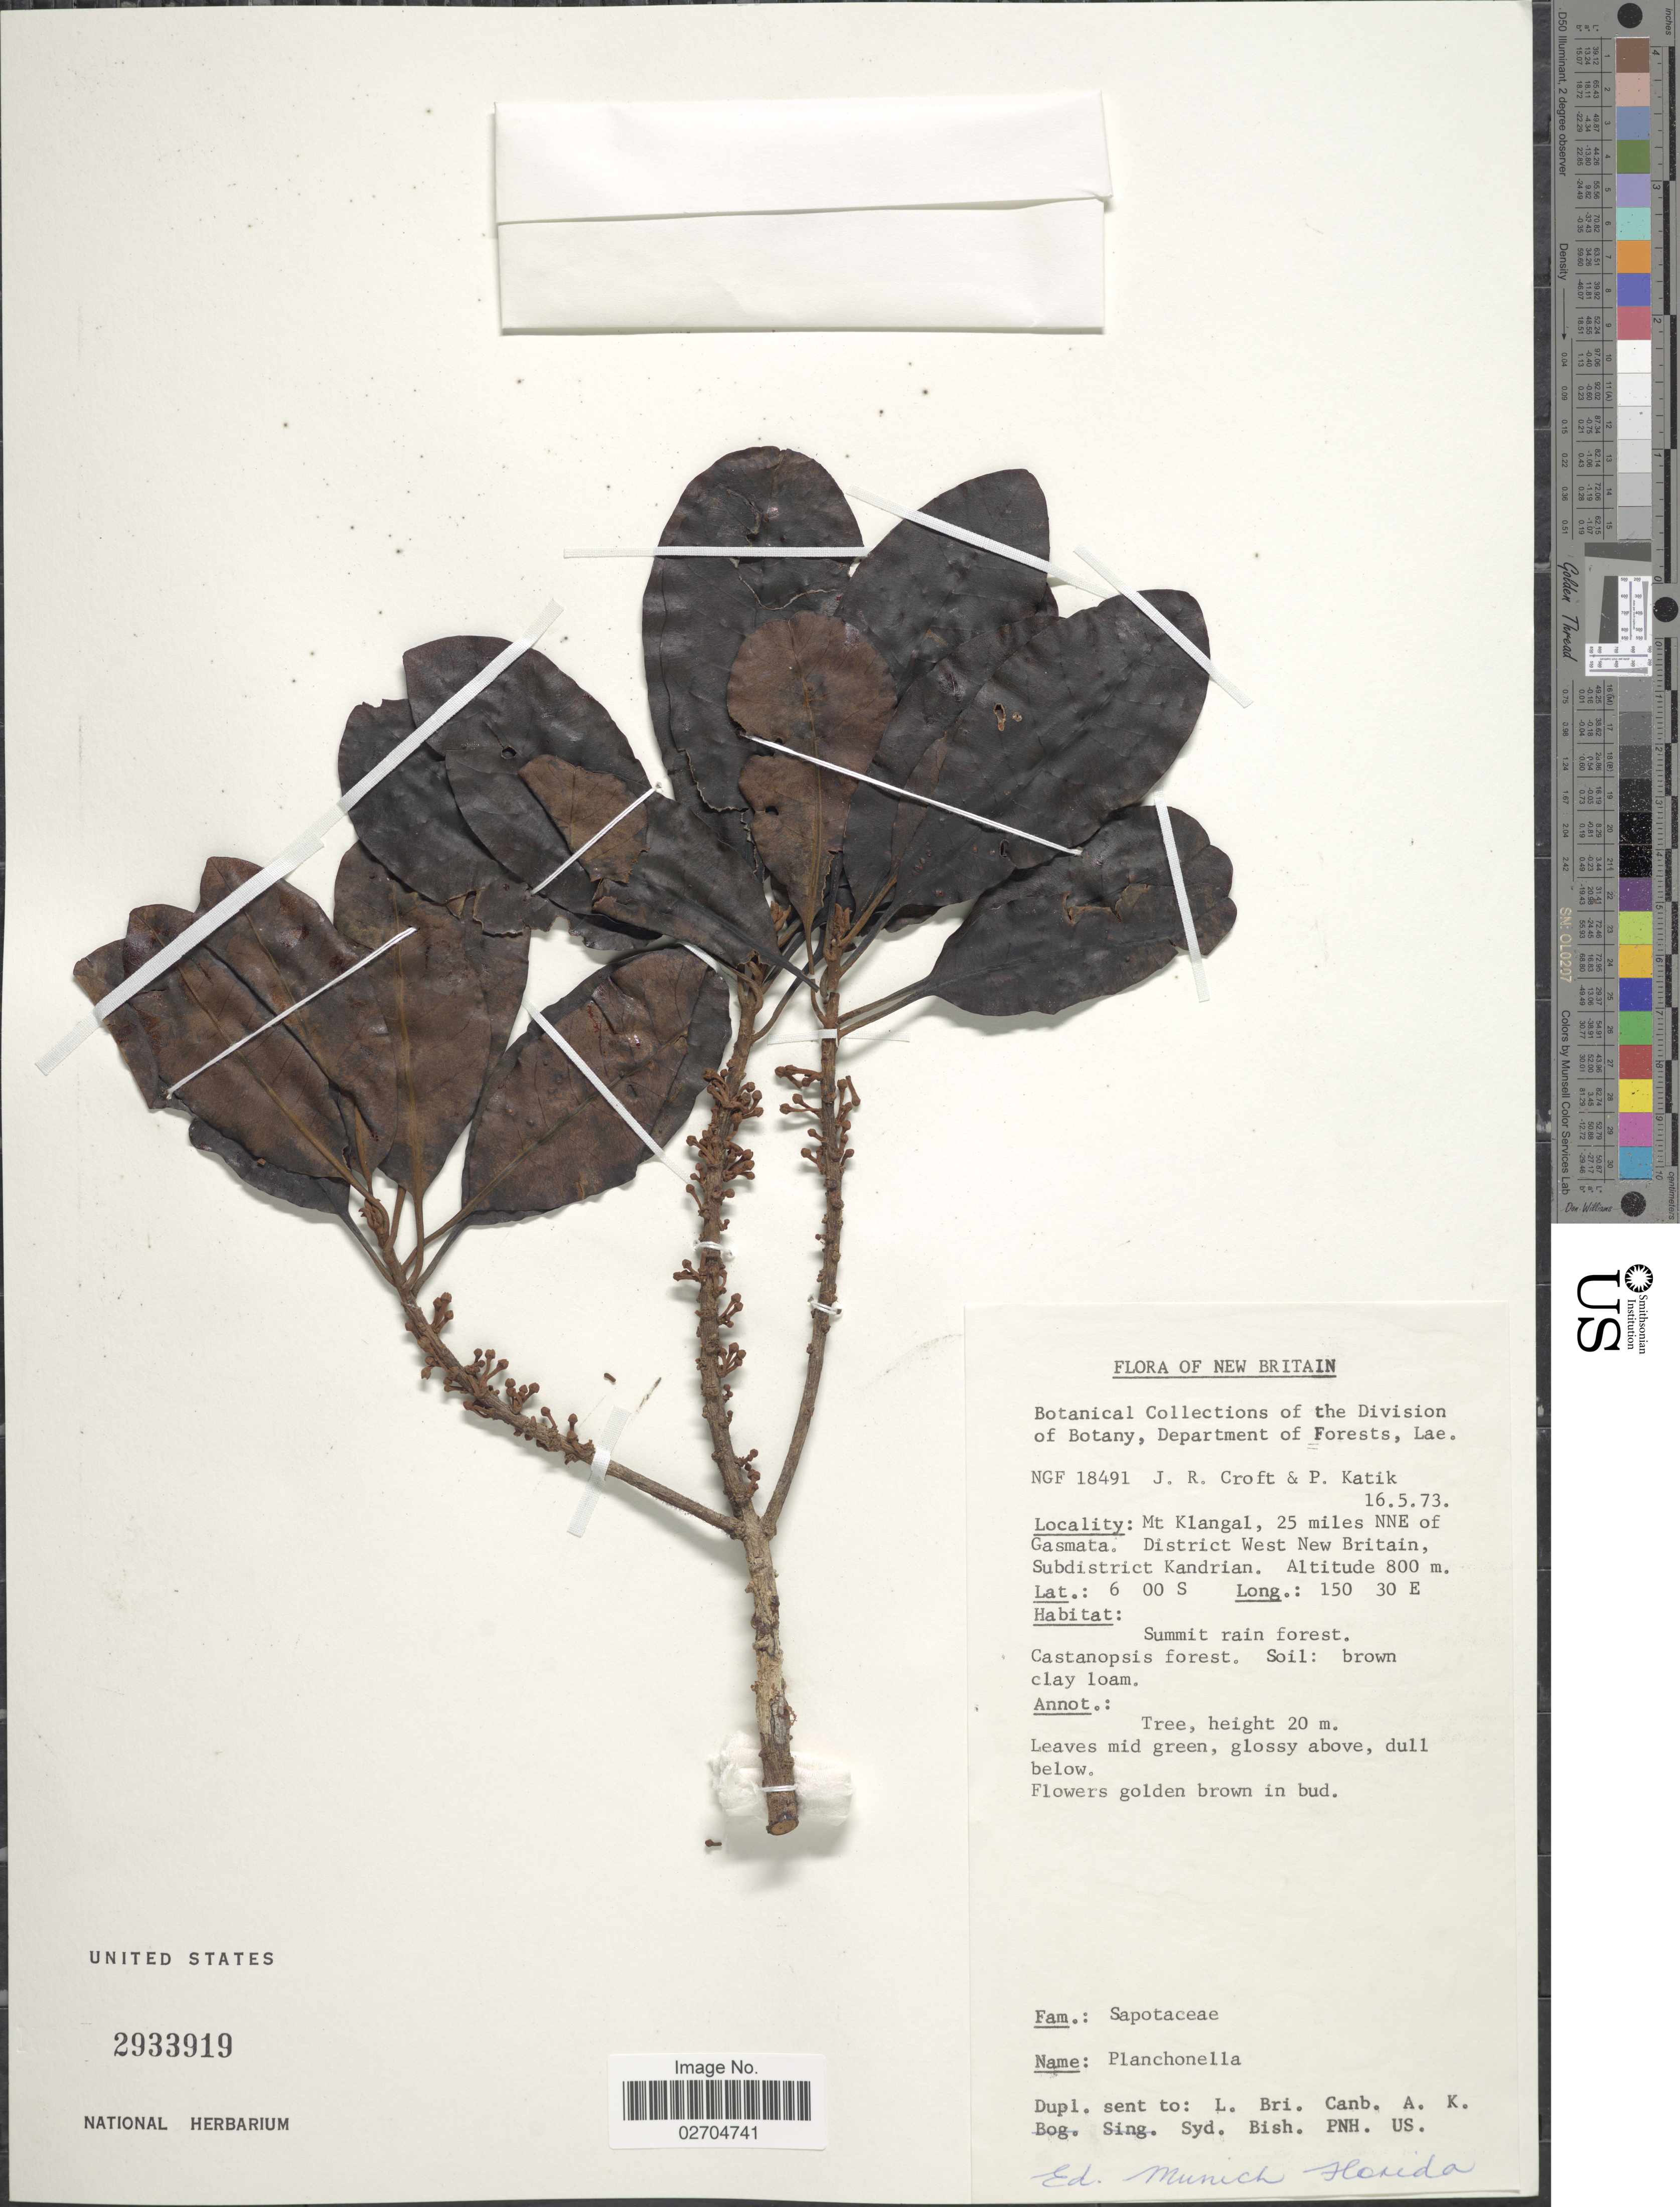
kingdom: Plantae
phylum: Tracheophyta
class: Magnoliopsida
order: Ericales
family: Sapotaceae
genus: Planchonella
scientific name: Planchonella sp.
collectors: J. R. Croft & P. Katik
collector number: NGF 18491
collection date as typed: Transcribed d/m/y: 16/5/73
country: Papua New Guinea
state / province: West New Britain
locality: New Britain. Mt Klangal. 25 miles NNE of Gasmata. District West New Britain, Subdistrict Kandrian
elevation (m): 800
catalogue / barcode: US 2933919